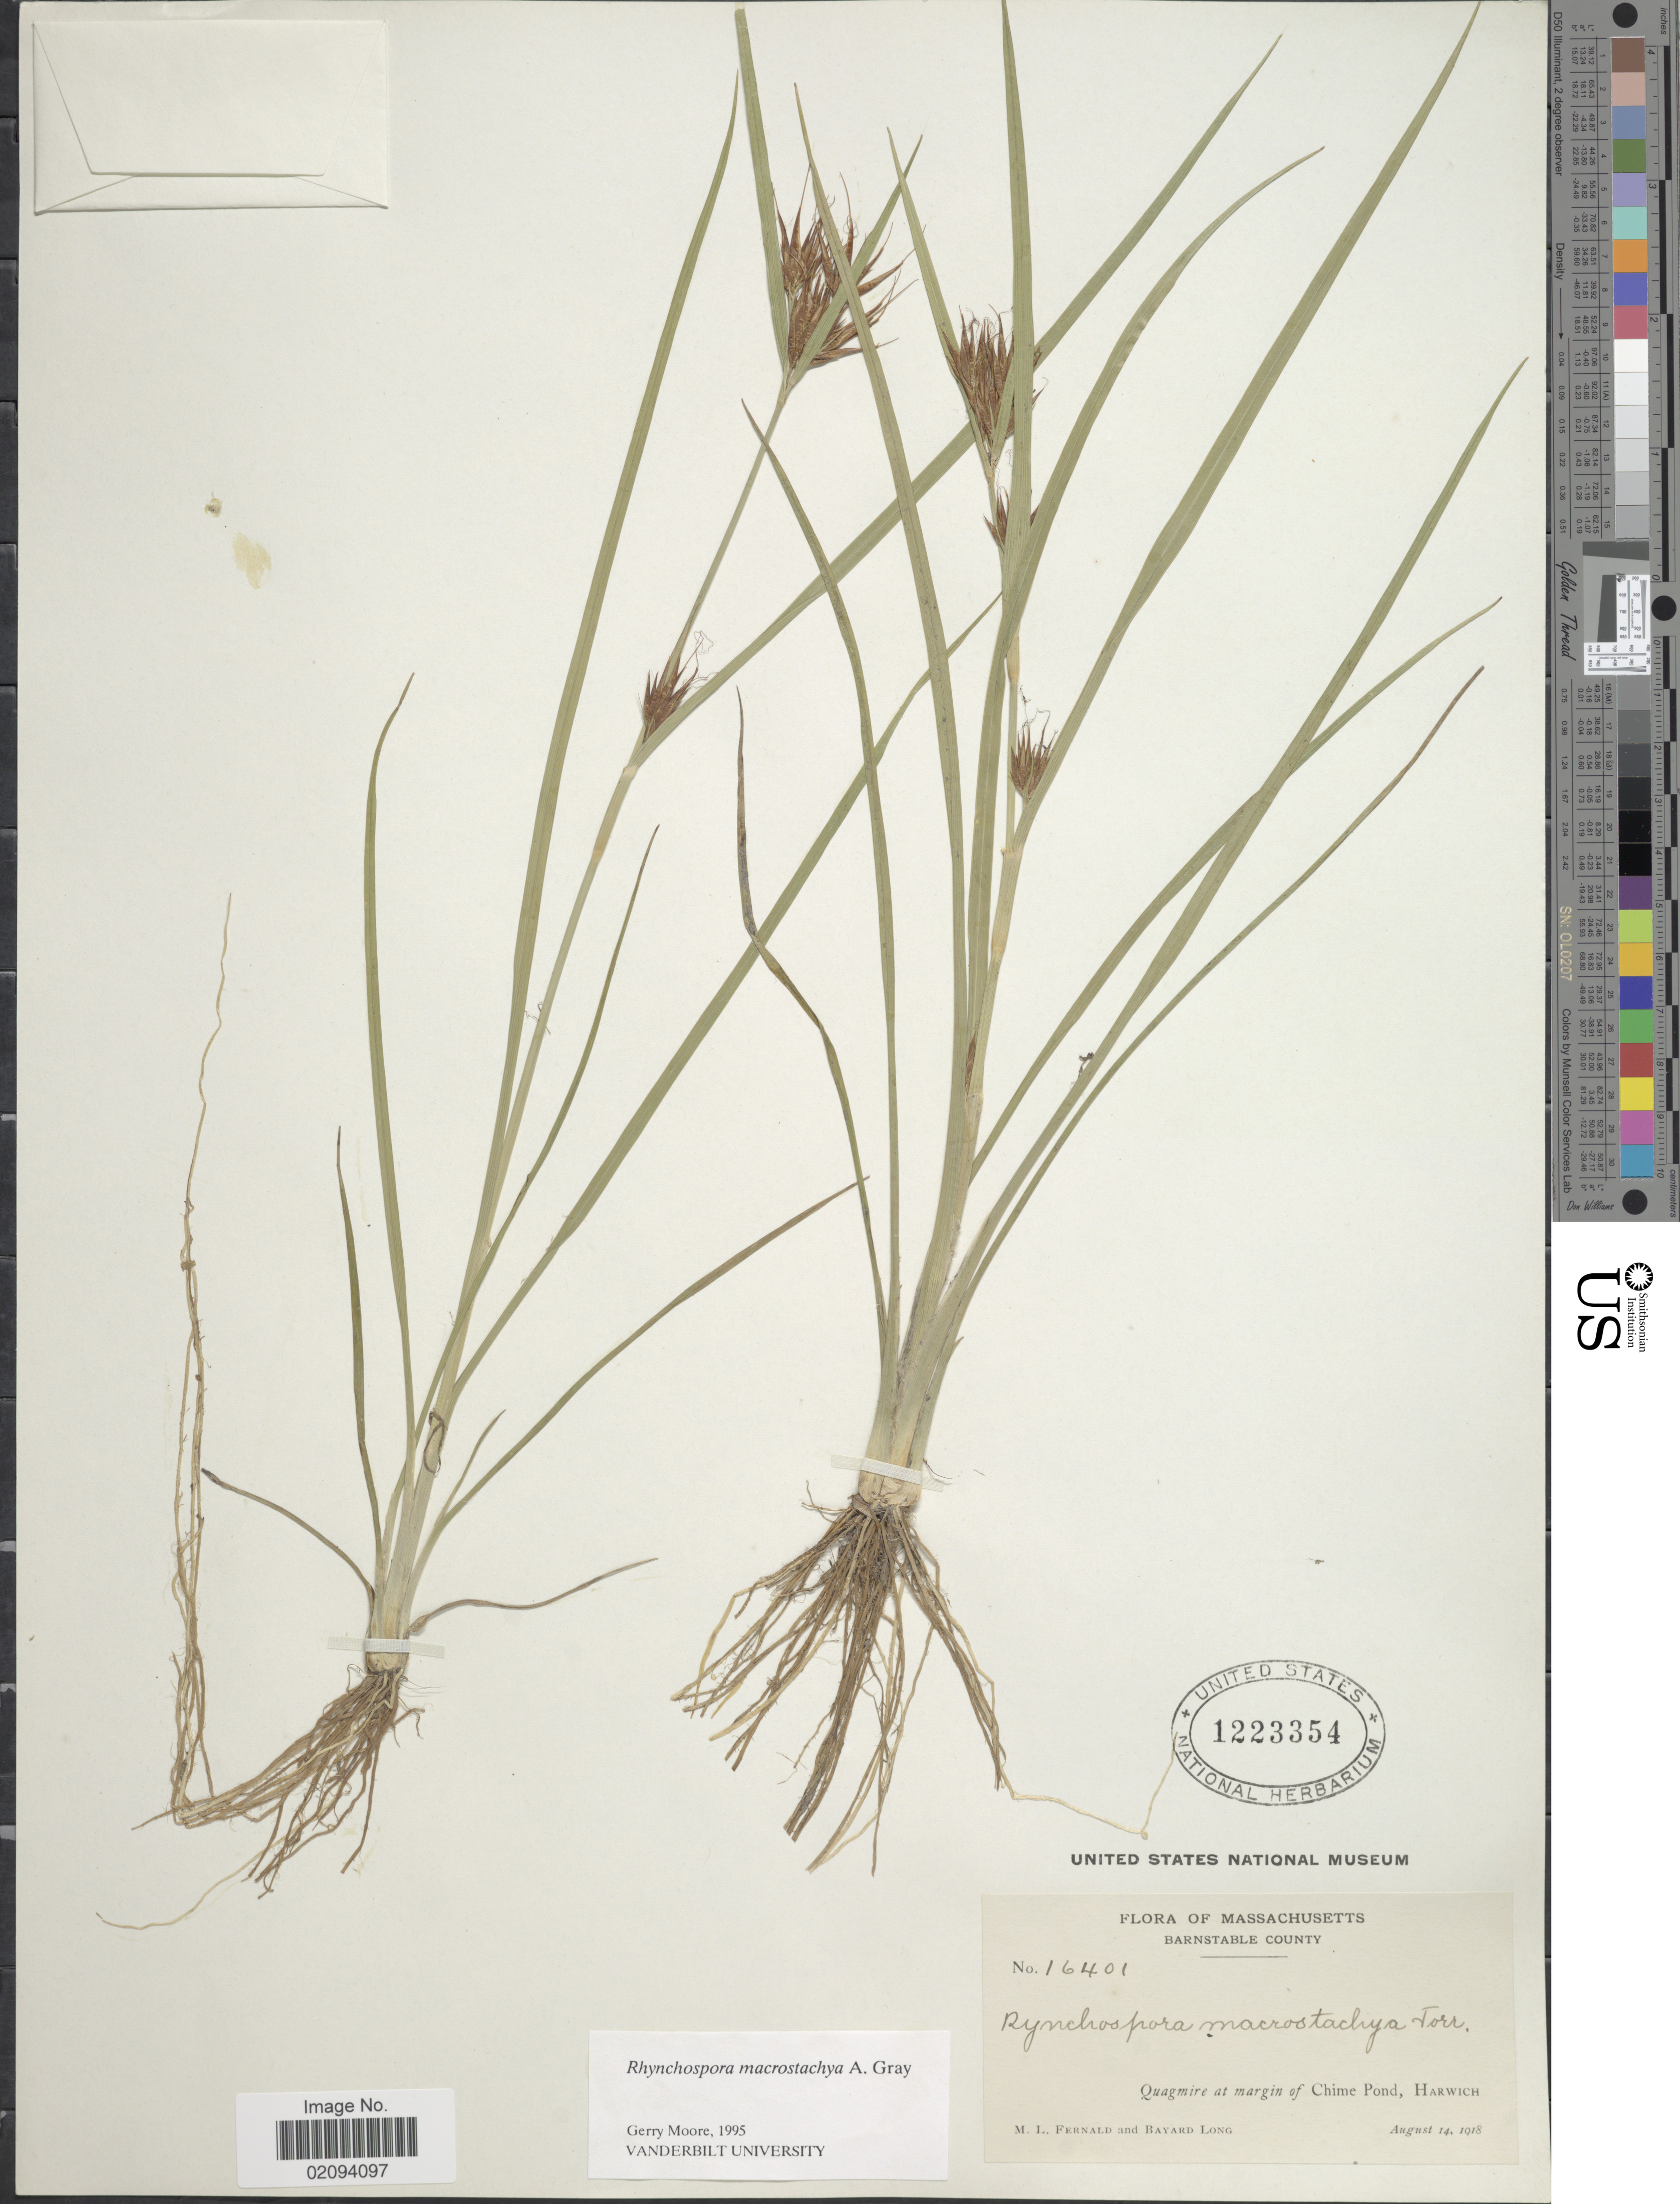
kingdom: Plantae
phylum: Tracheophyta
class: Liliopsida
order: Poales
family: Cyperaceae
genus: Rhynchospora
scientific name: Rhynchospora macrostachya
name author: Torr. ex A. Gray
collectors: M. L. Fernald & B. Long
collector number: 16401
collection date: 1918-08-14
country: United States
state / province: Massachusetts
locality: Barnstable County. Quagmire at margin of Chime Pond, Harwich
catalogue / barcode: US 1223354